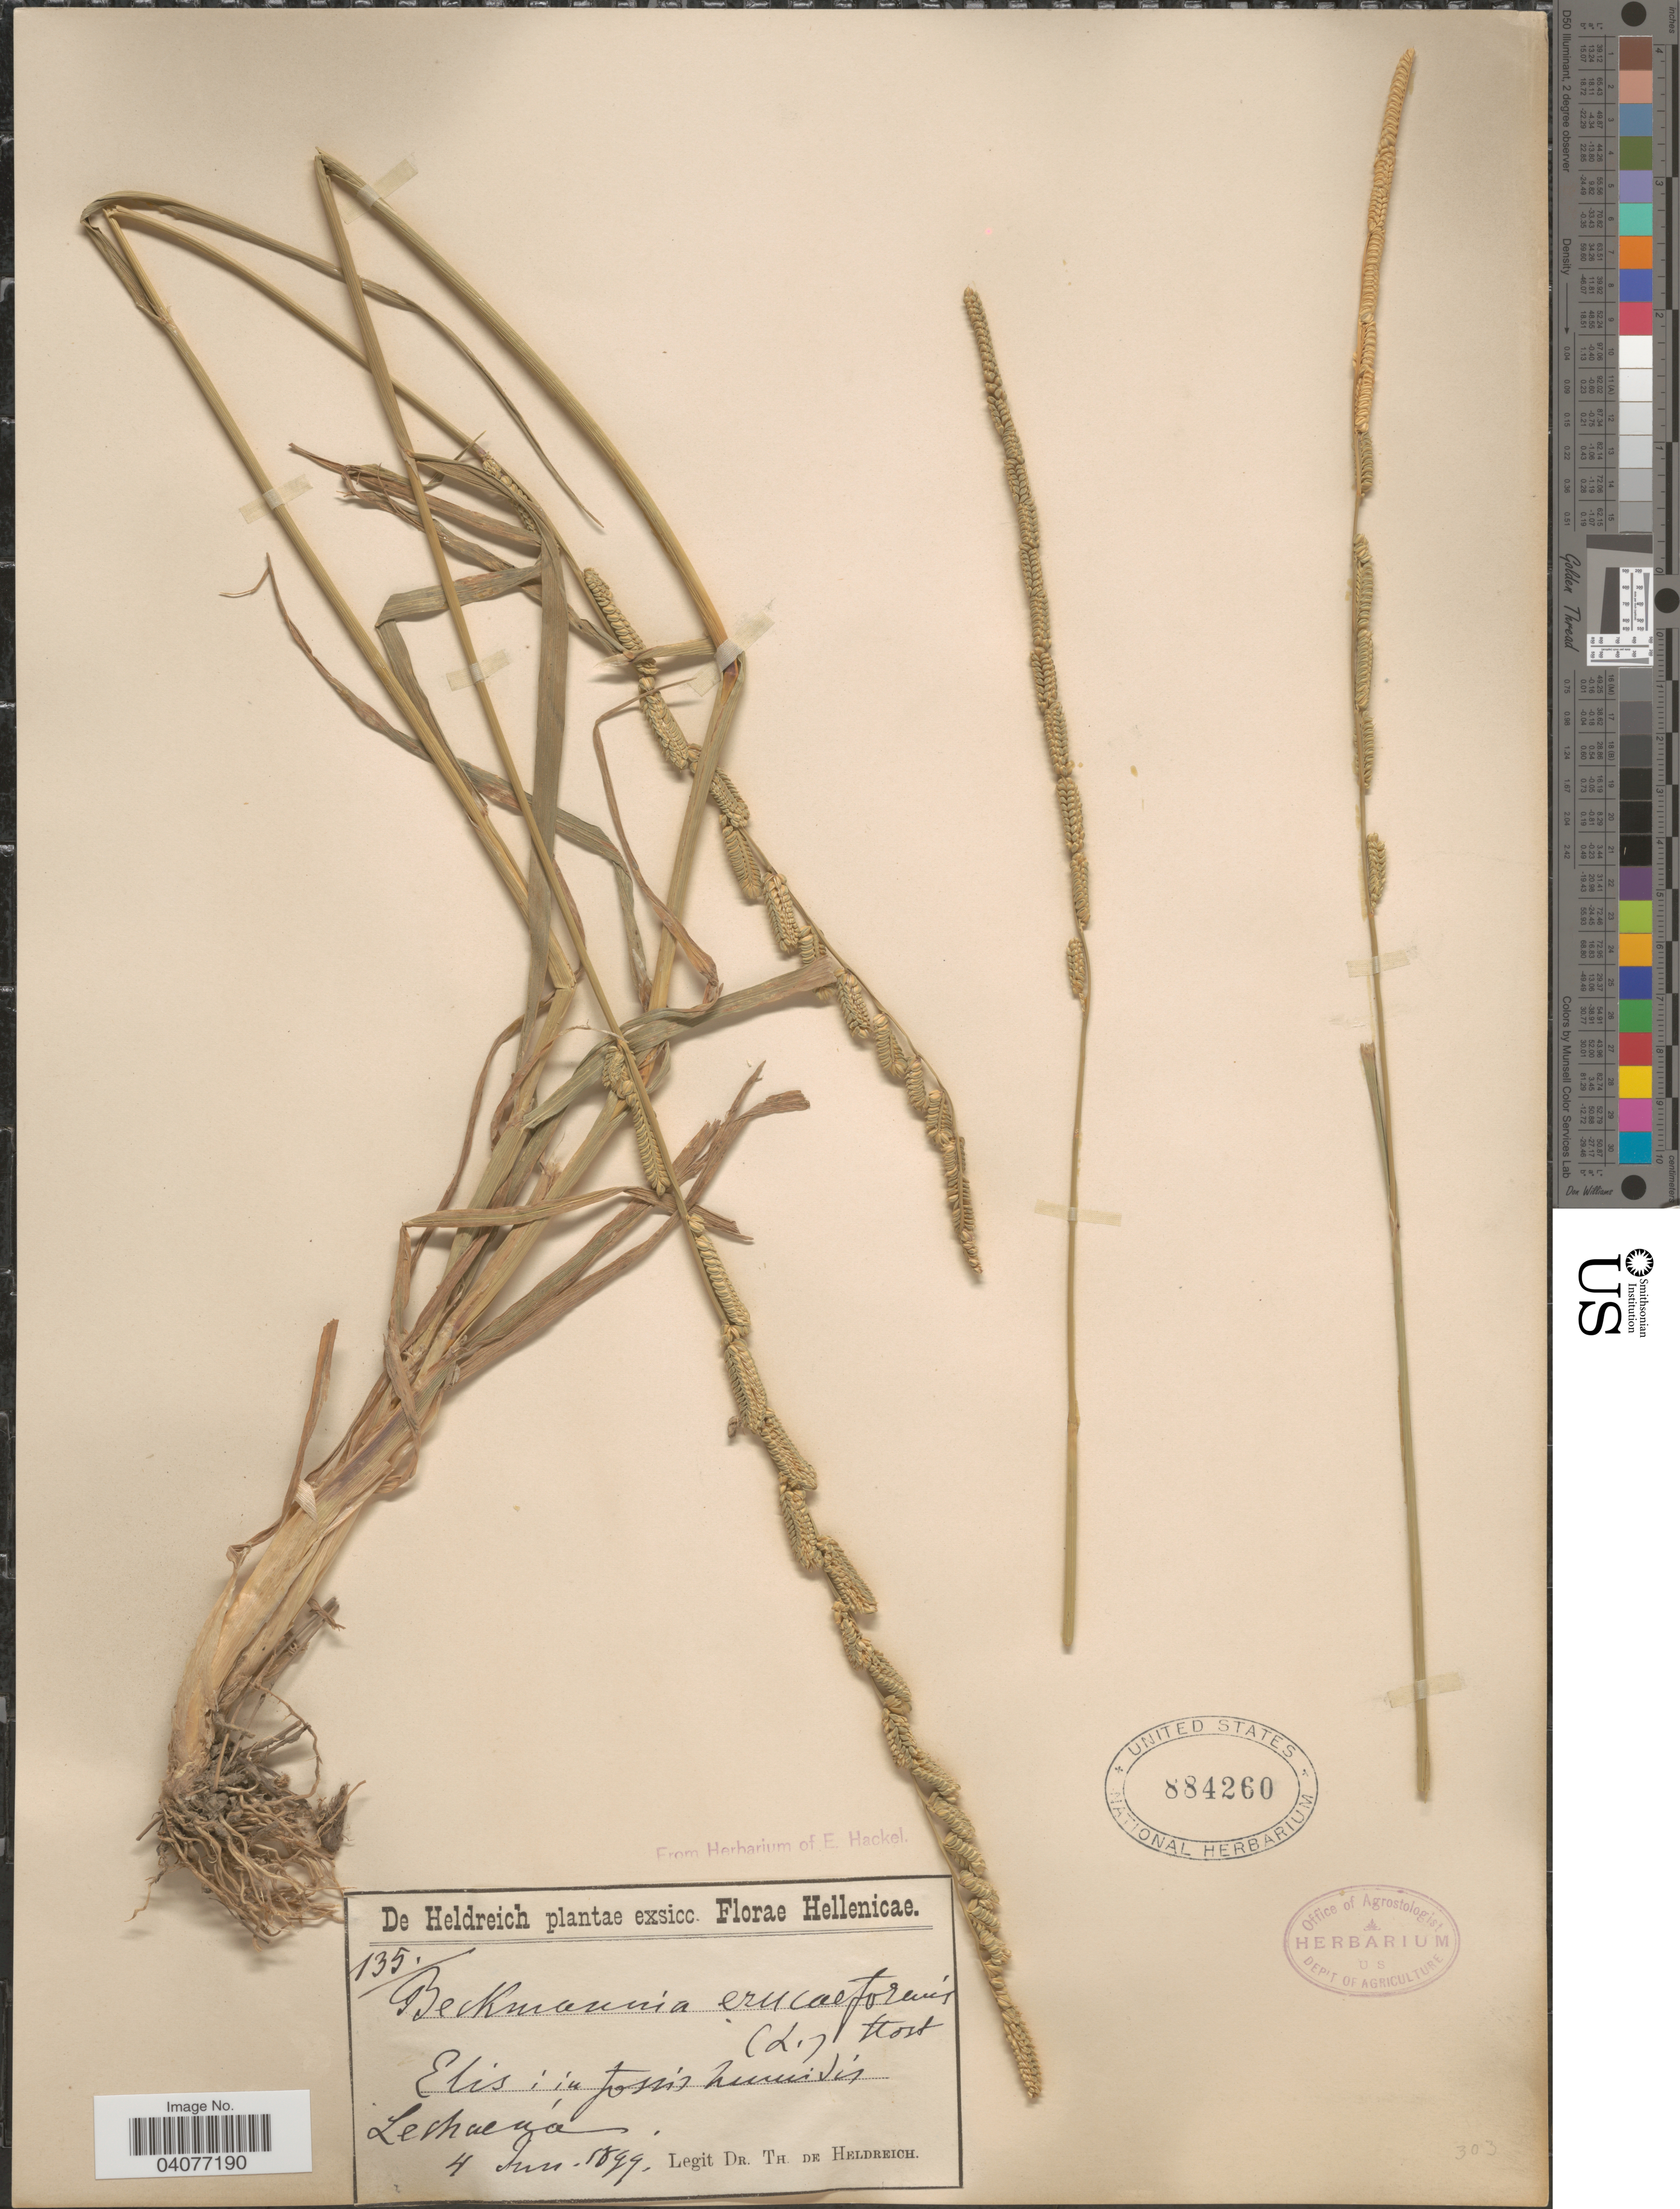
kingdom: Plantae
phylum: Tracheophyta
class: Liliopsida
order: Poales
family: Poaceae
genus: Beckmannia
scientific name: Beckmannia eruciformis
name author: (L.) Host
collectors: T. De Heldreich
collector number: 135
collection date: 1899-06-04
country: Greece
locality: Hellenicae. Elis: in fossis humidis Lechaina.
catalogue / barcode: US 884260